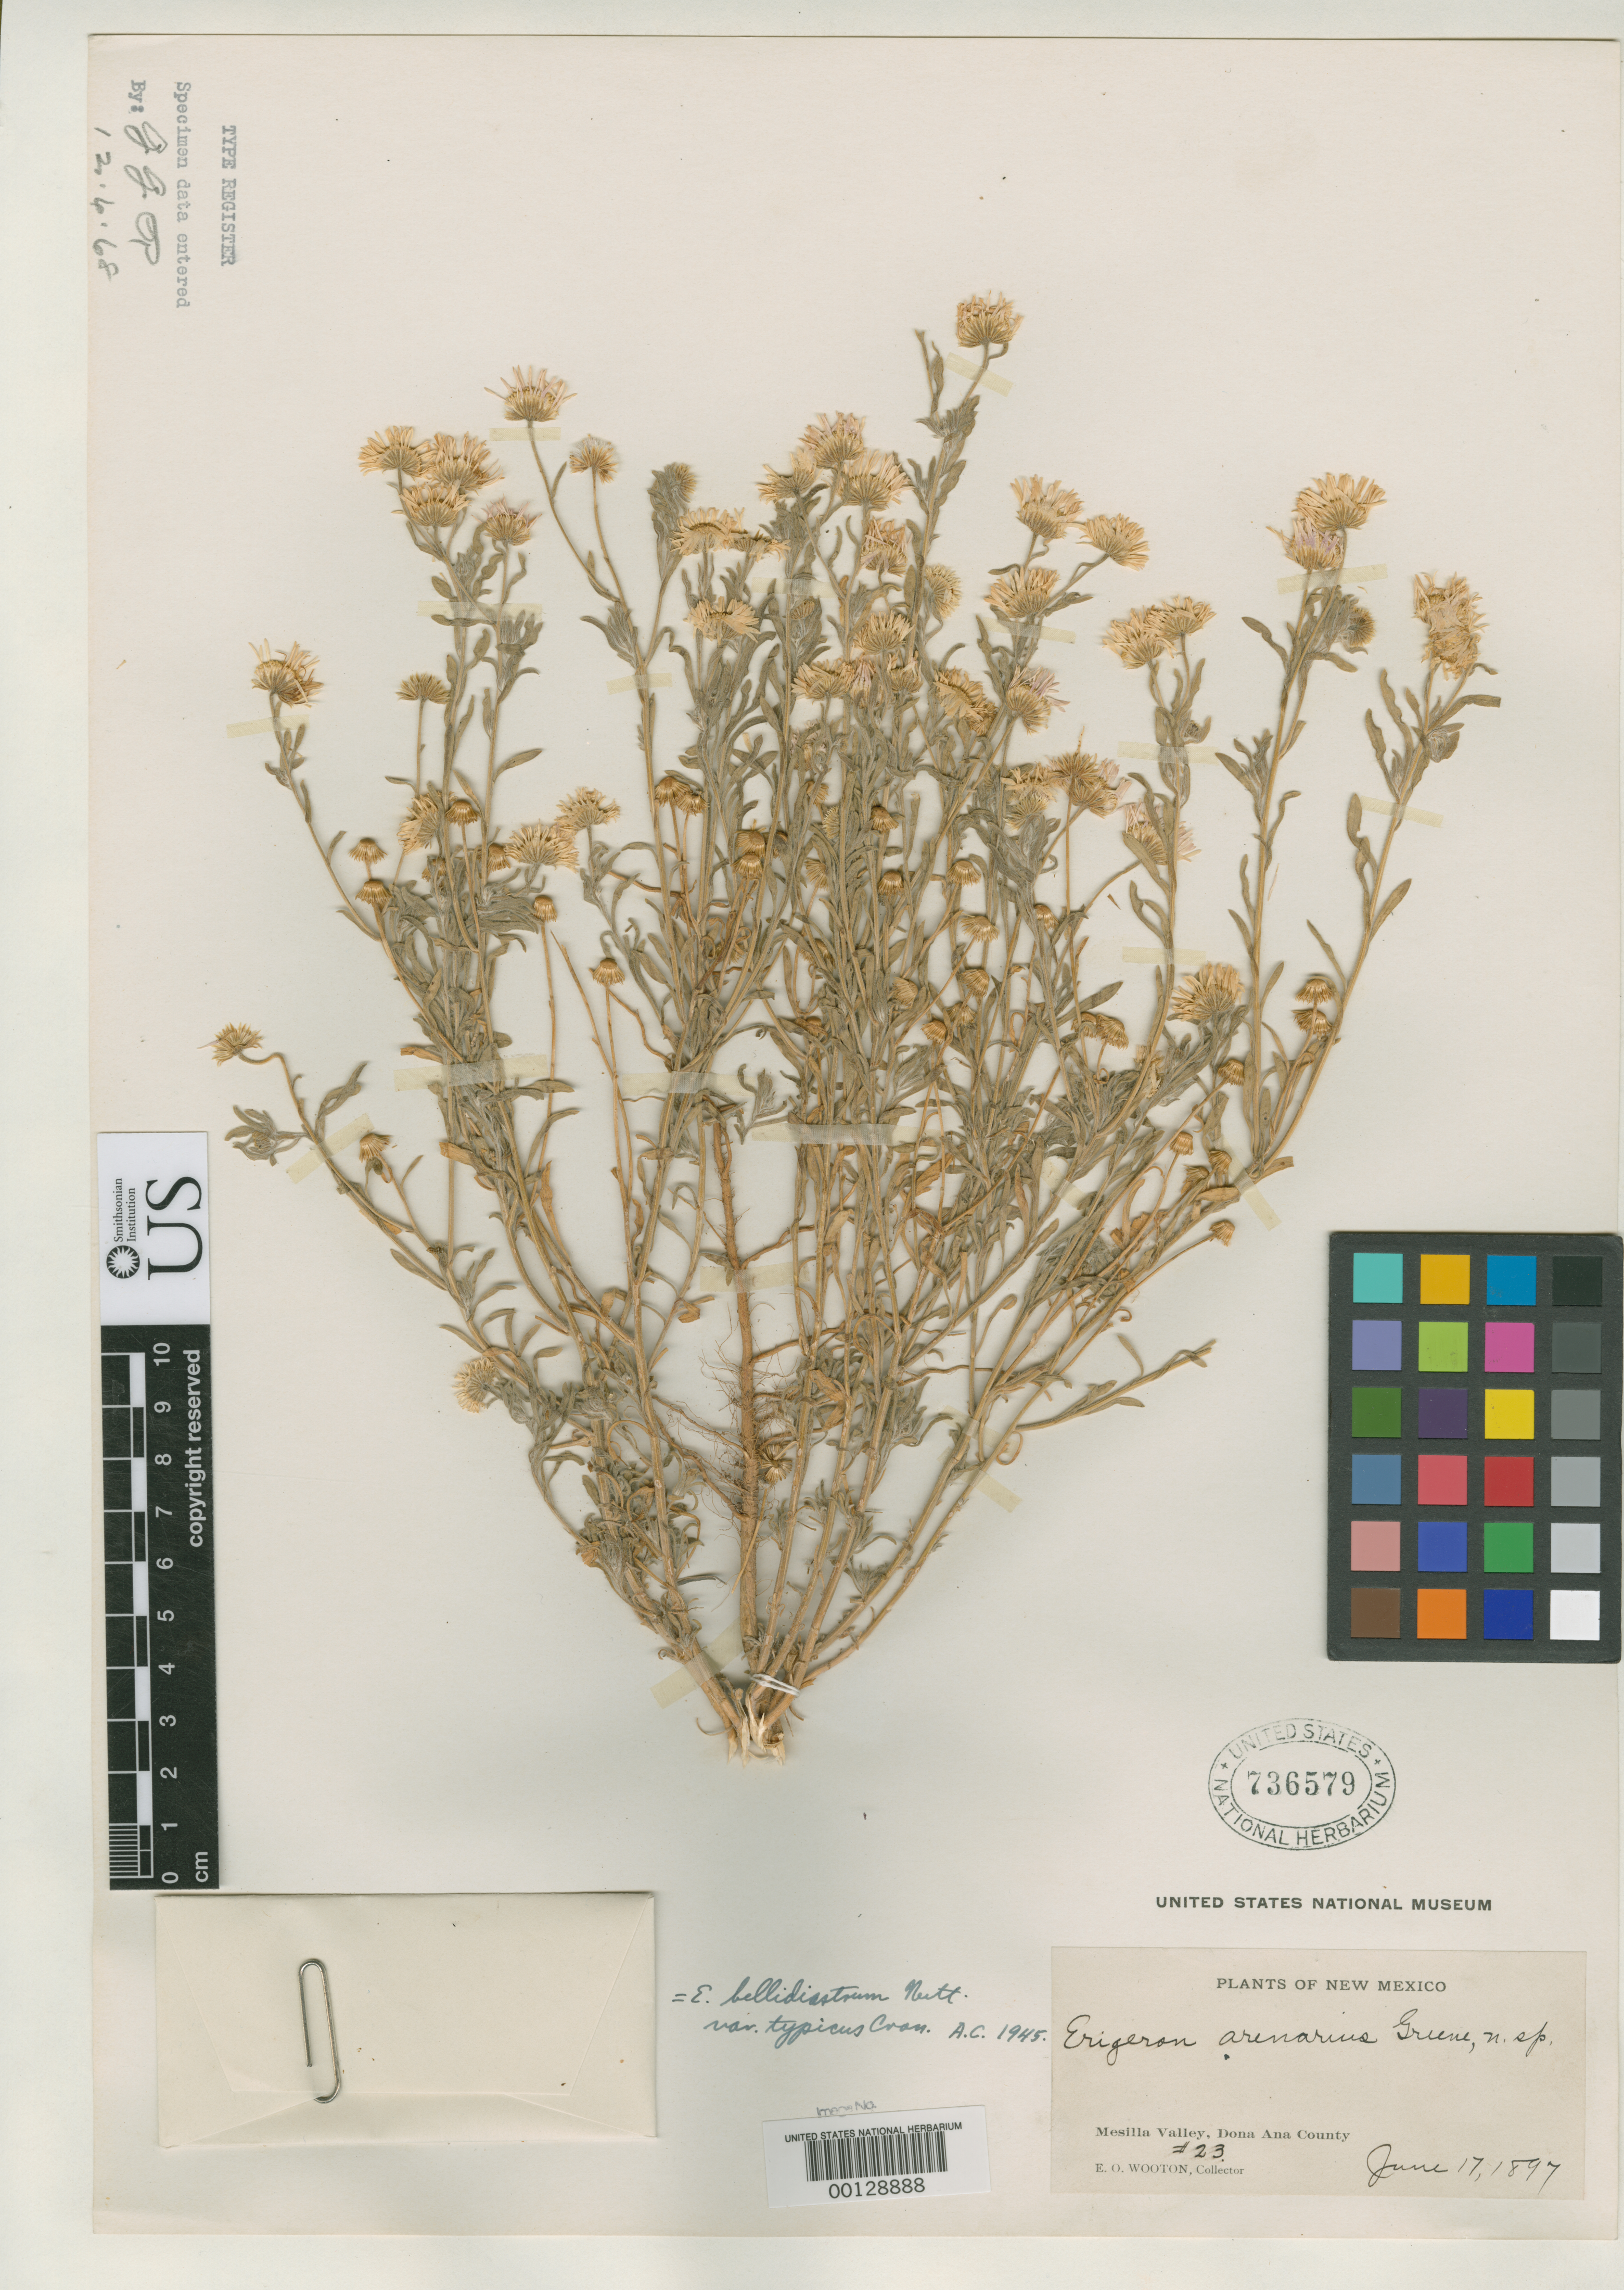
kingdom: Plantae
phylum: Tracheophyta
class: Magnoliopsida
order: Asterales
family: Asteraceae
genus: Erigeron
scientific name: Erigeron arenarius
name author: Greene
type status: Type Collection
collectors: E. O. Wooton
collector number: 23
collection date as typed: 17 Jun 1897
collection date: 1897-06-17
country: United States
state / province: New Mexico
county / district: Dona Ana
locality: Mesilla Valley.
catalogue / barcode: US 736579